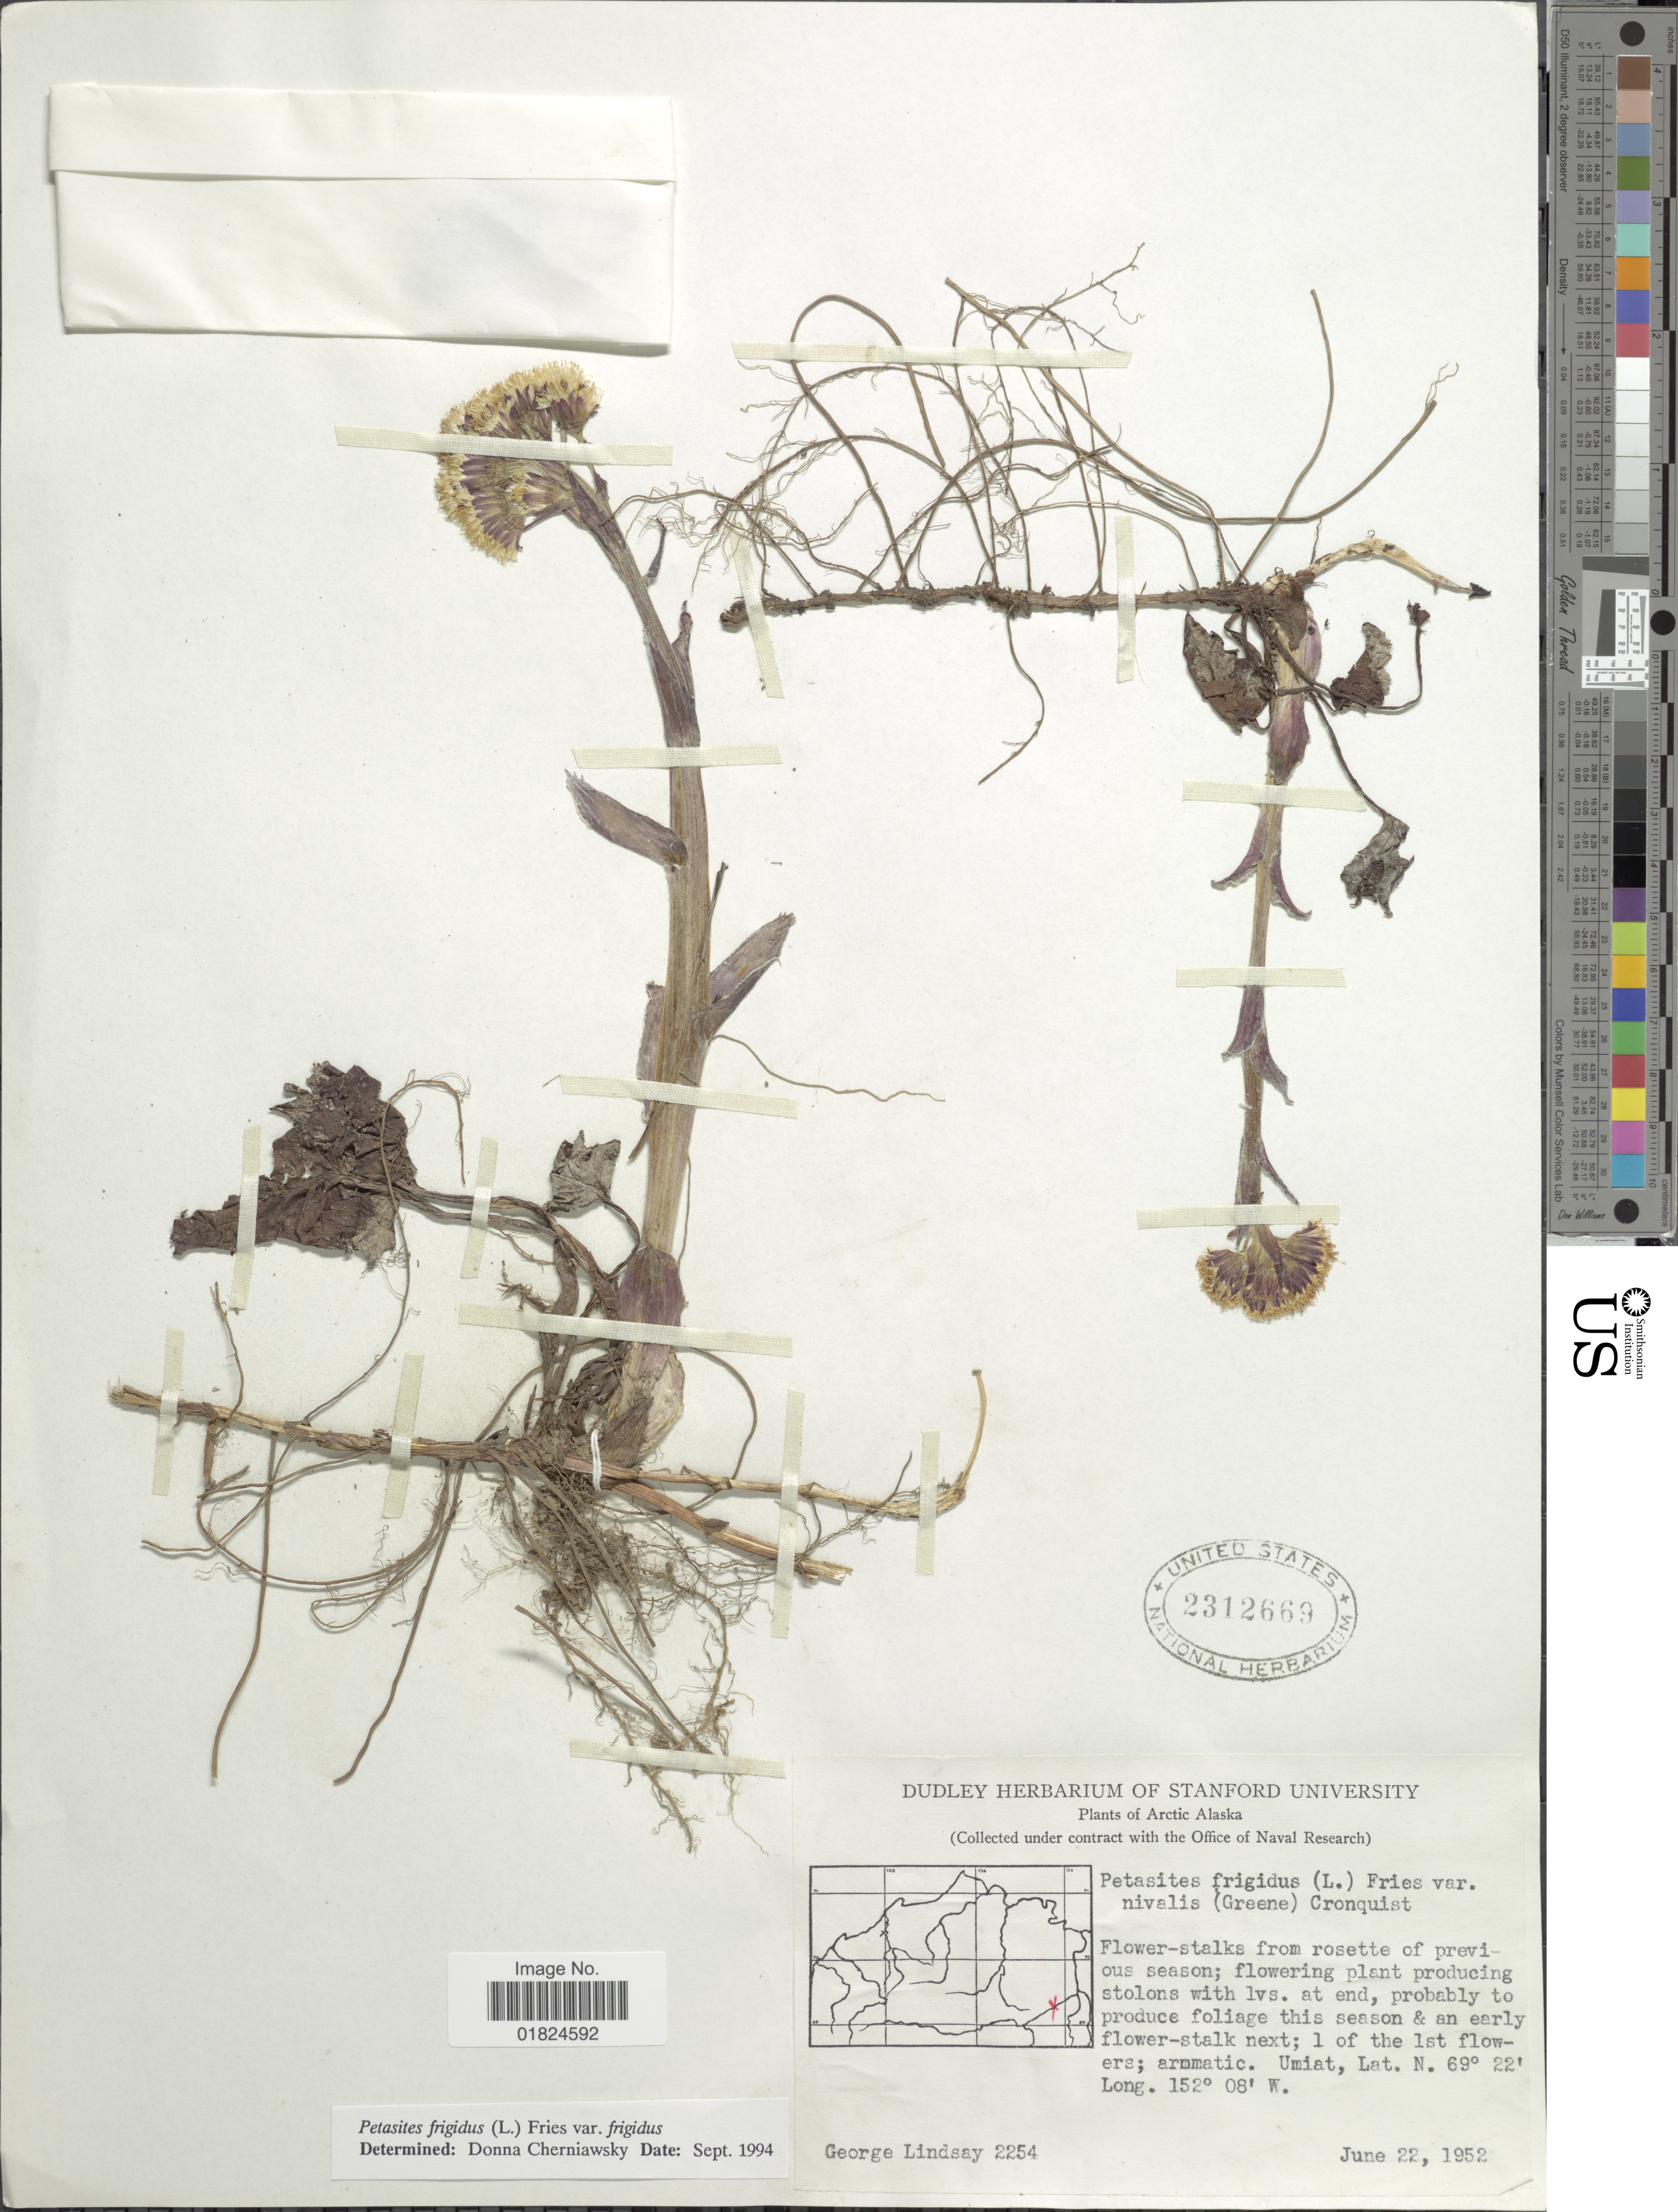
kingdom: Plantae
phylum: Tracheophyta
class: Magnoliopsida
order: Asterales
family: Asteraceae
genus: Petasites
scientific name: Petasites frigidus var. frigidus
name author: (L.) Fr.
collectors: G. Lindsay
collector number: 2254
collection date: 1952-06-22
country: United States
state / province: Alaska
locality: Arctic Alaska.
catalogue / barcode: US 2312669